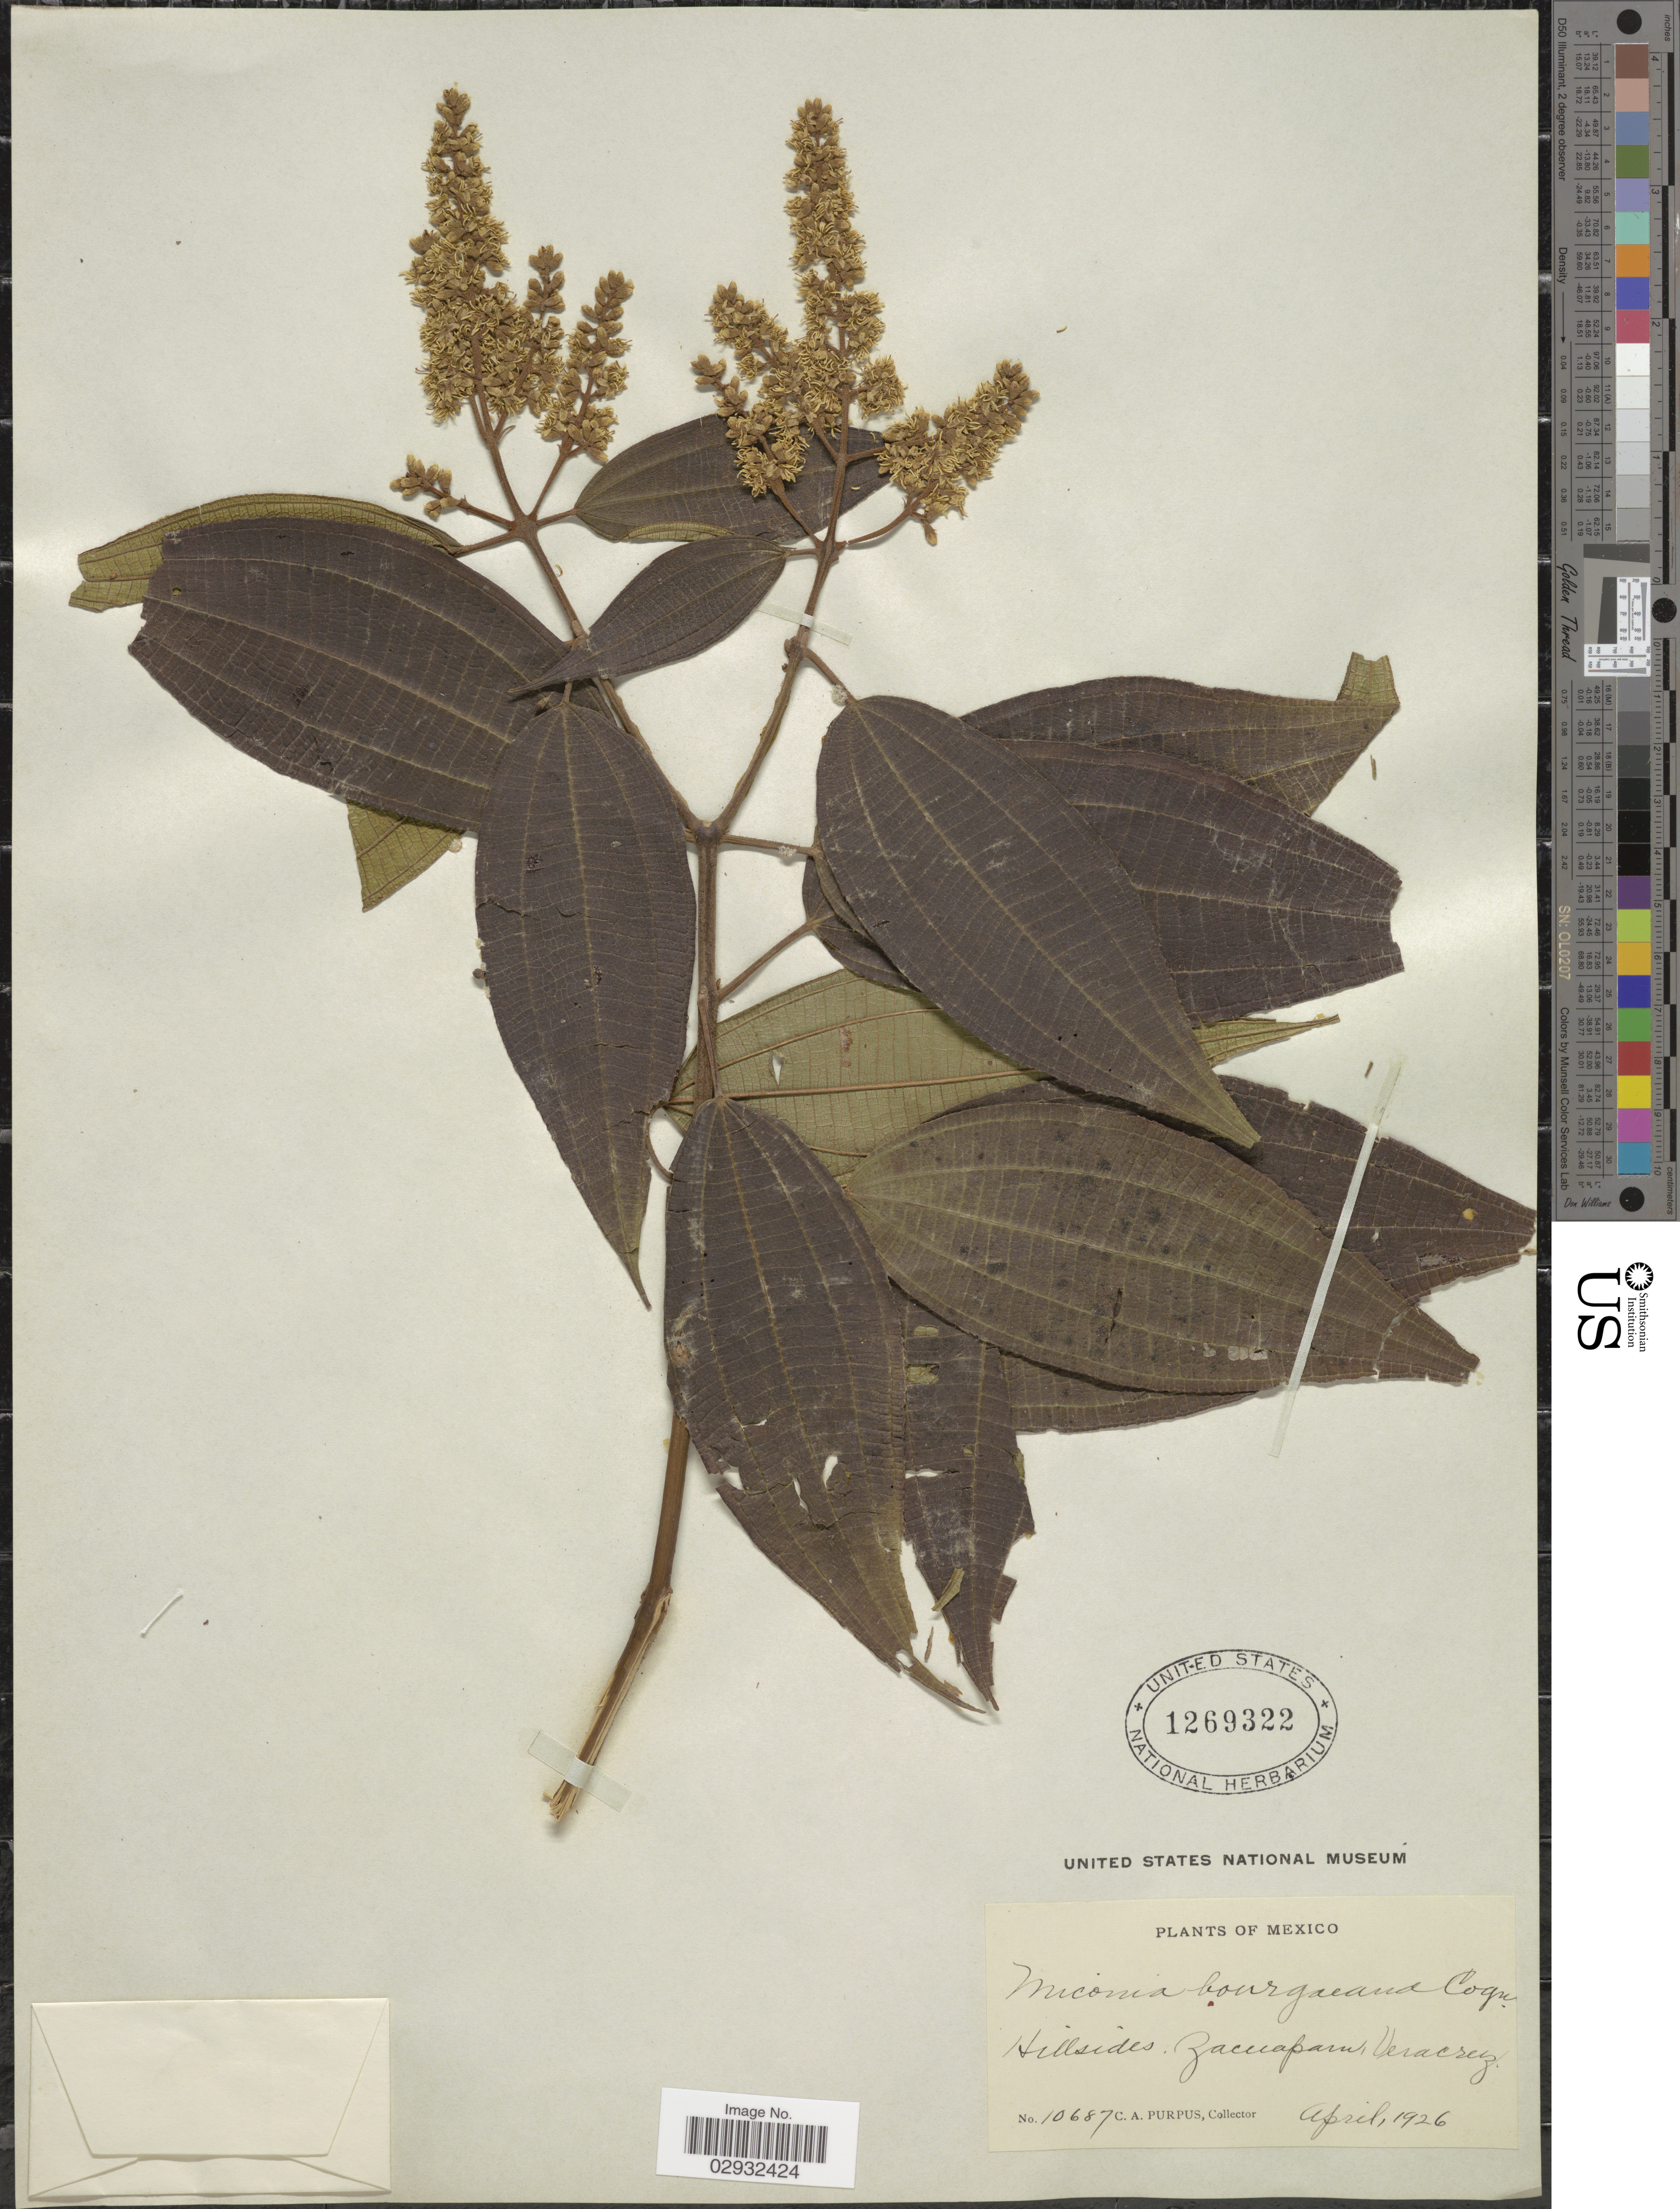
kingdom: Plantae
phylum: Tracheophyta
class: Magnoliopsida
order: Myrtales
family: Melastomataceae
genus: Miconia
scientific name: Miconia desmantha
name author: Benth.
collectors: C. A. Purpus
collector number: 10687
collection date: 1926-04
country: Mexico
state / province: Veracruz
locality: Hillsides. Zacuapan. Veracruz.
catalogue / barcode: US 1269322